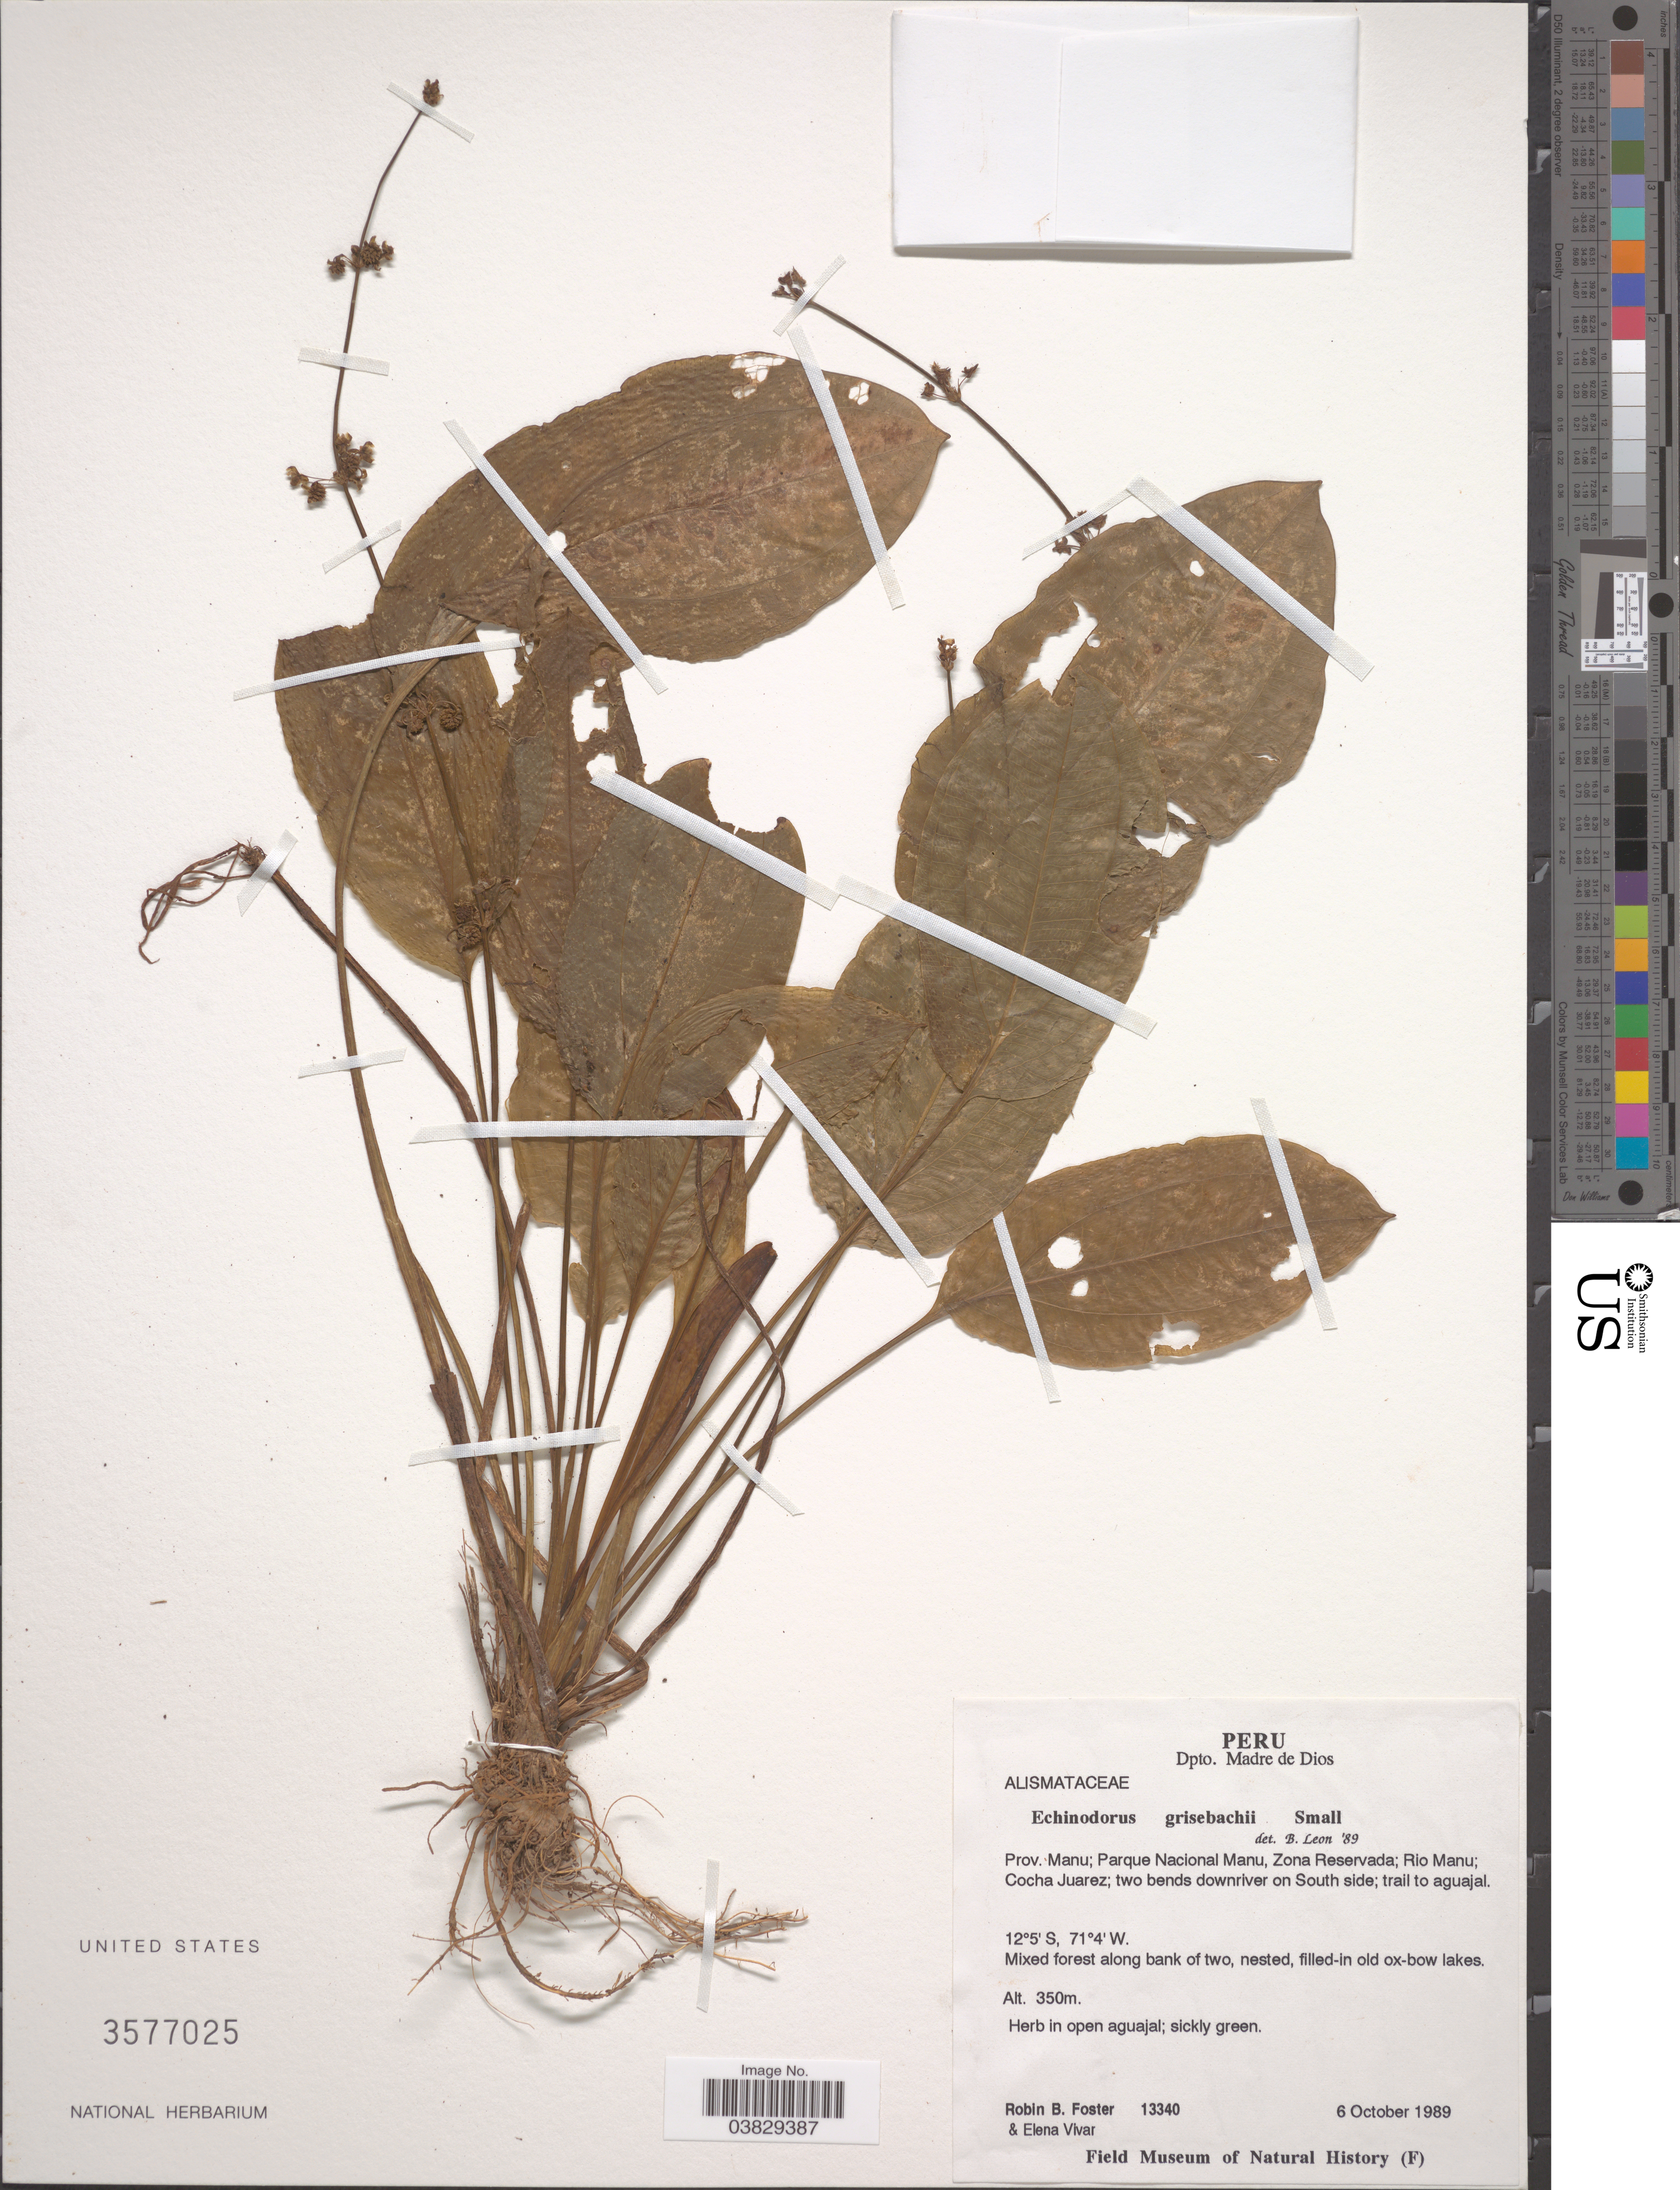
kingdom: Plantae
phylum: Tracheophyta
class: Liliopsida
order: Alismatales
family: Alismataceae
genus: Echinodorus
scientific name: Echinodorus grisebachii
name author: Small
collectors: R. B. Foster & E. Vivar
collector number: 13340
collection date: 1989-10-06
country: Peru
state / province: Madre de Dios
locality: Dpto. Madre de Dios. Prov. Manu; Parque Nacional Manu, Zona Reservada; Rio Manu; Cocha Juarez; two bends downrver on South side; trail to aguajal.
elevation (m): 350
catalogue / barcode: US 3577025